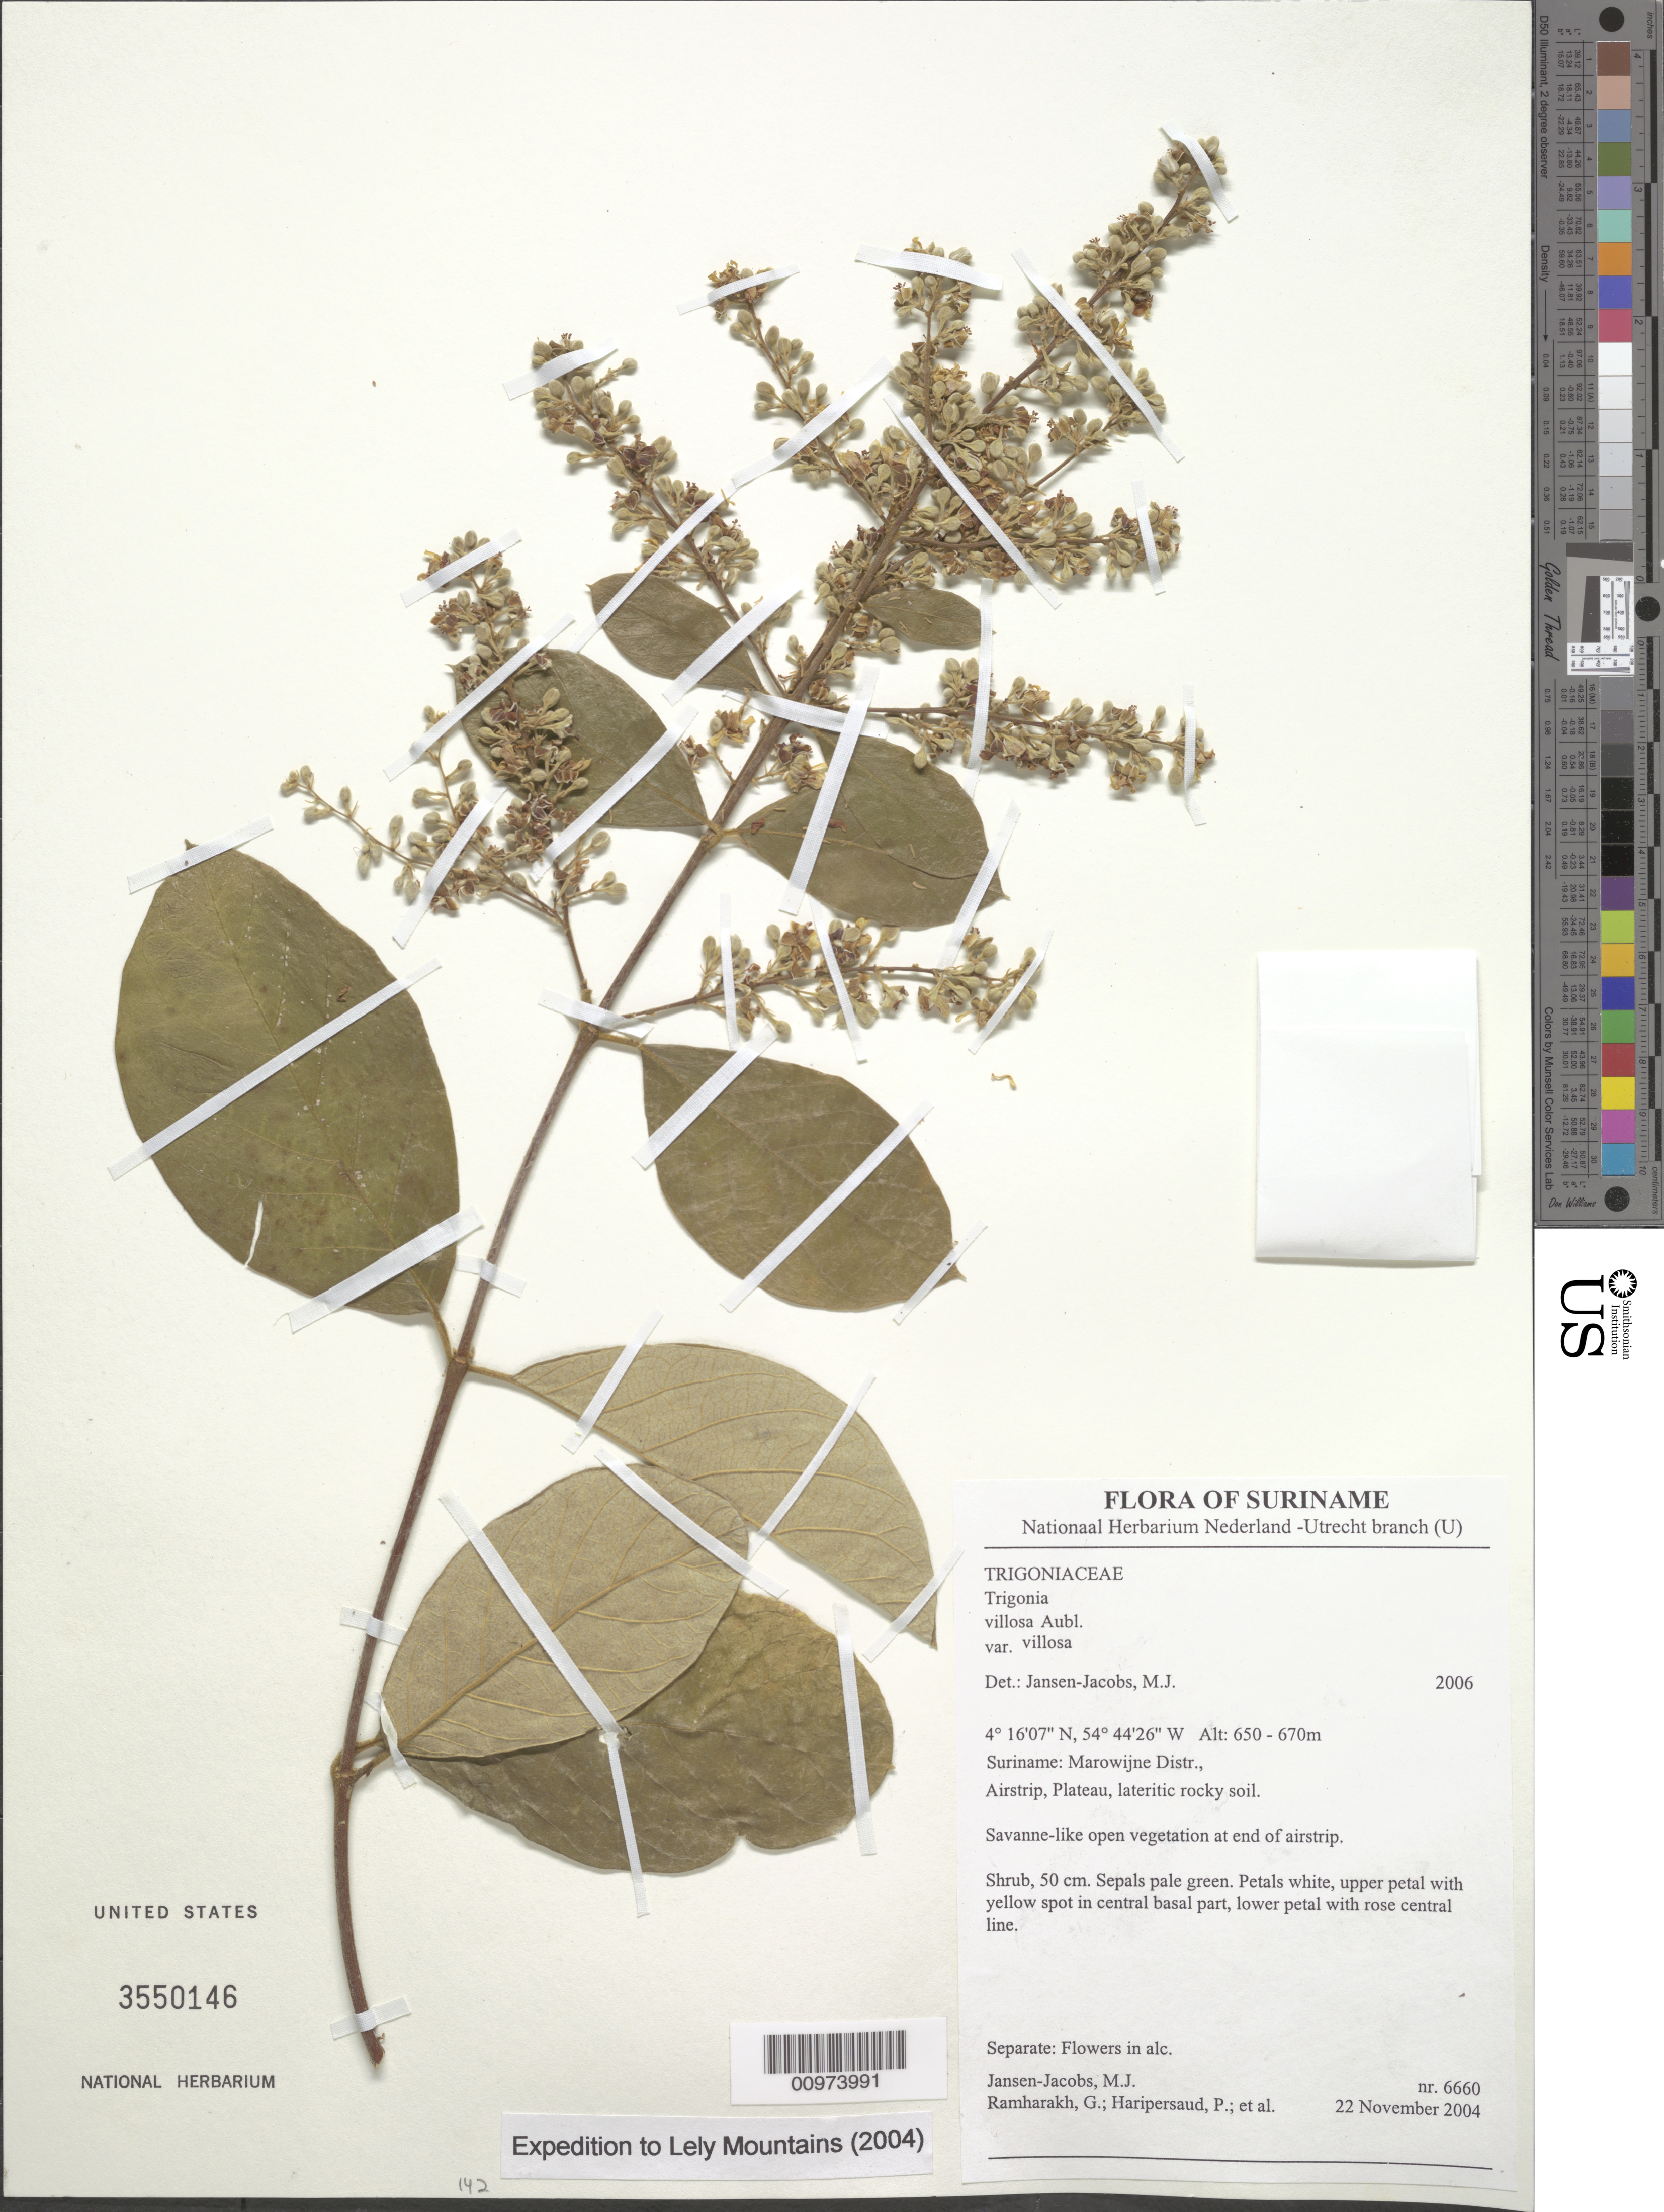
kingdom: Plantae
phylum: Tracheophyta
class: Magnoliopsida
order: Malpighiales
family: Trigoniaceae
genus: Trigonia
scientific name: Trigonia villosa var. villosa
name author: Aubl.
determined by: Jansen-Jacobs, M. J., (U), Nationaal Herbarium Nederland, Utrecht University branch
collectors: M. J. Jansen-Jacobs et al.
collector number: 6660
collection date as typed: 22-Nov-04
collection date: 2004-11-22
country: Suriname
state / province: Marowijne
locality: Marowijne Distr., Airstrip, Plateau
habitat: Lateritic rocky soil. Savanne-like open vegetation at end airstrip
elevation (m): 650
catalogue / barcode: US 3550146